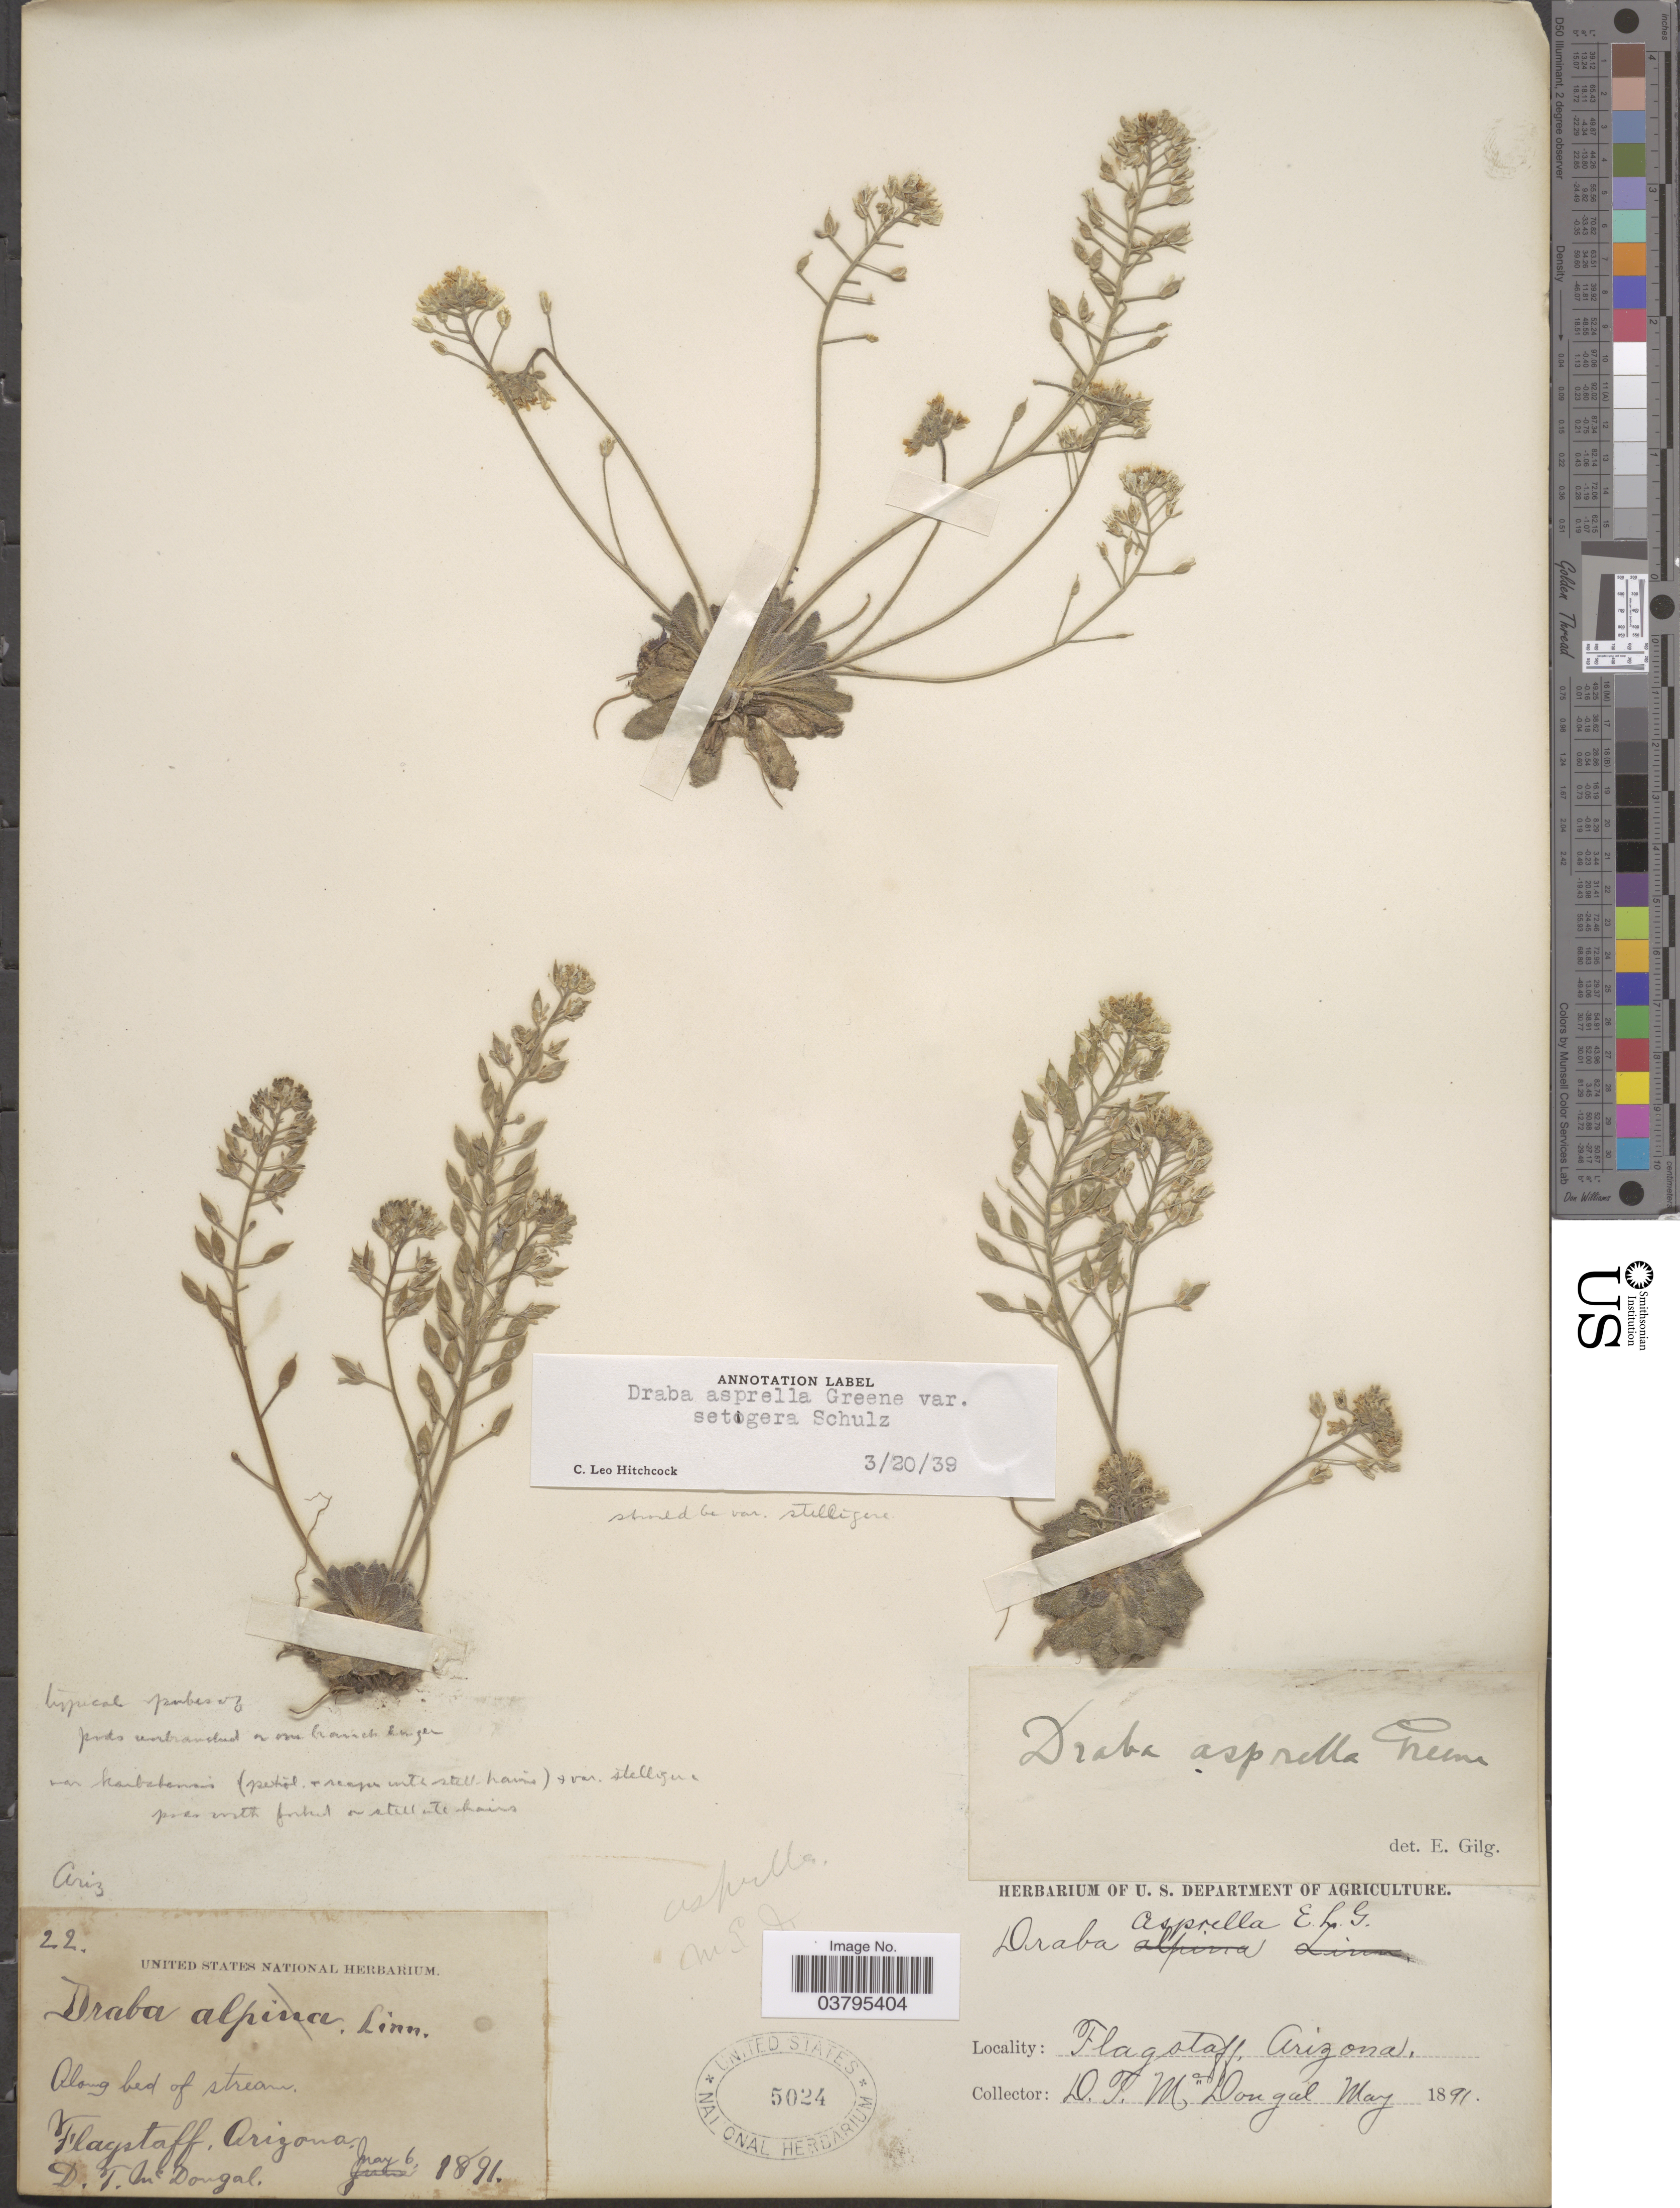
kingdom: Plantae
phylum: Tracheophyta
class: Magnoliopsida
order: Brassicales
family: Brassicaceae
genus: Draba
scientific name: Draba asprella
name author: Greene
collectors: D. McDougal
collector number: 22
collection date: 1891-05-06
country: United States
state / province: Arizona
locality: Along bed of stream. Flagstaff.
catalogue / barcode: US 5024